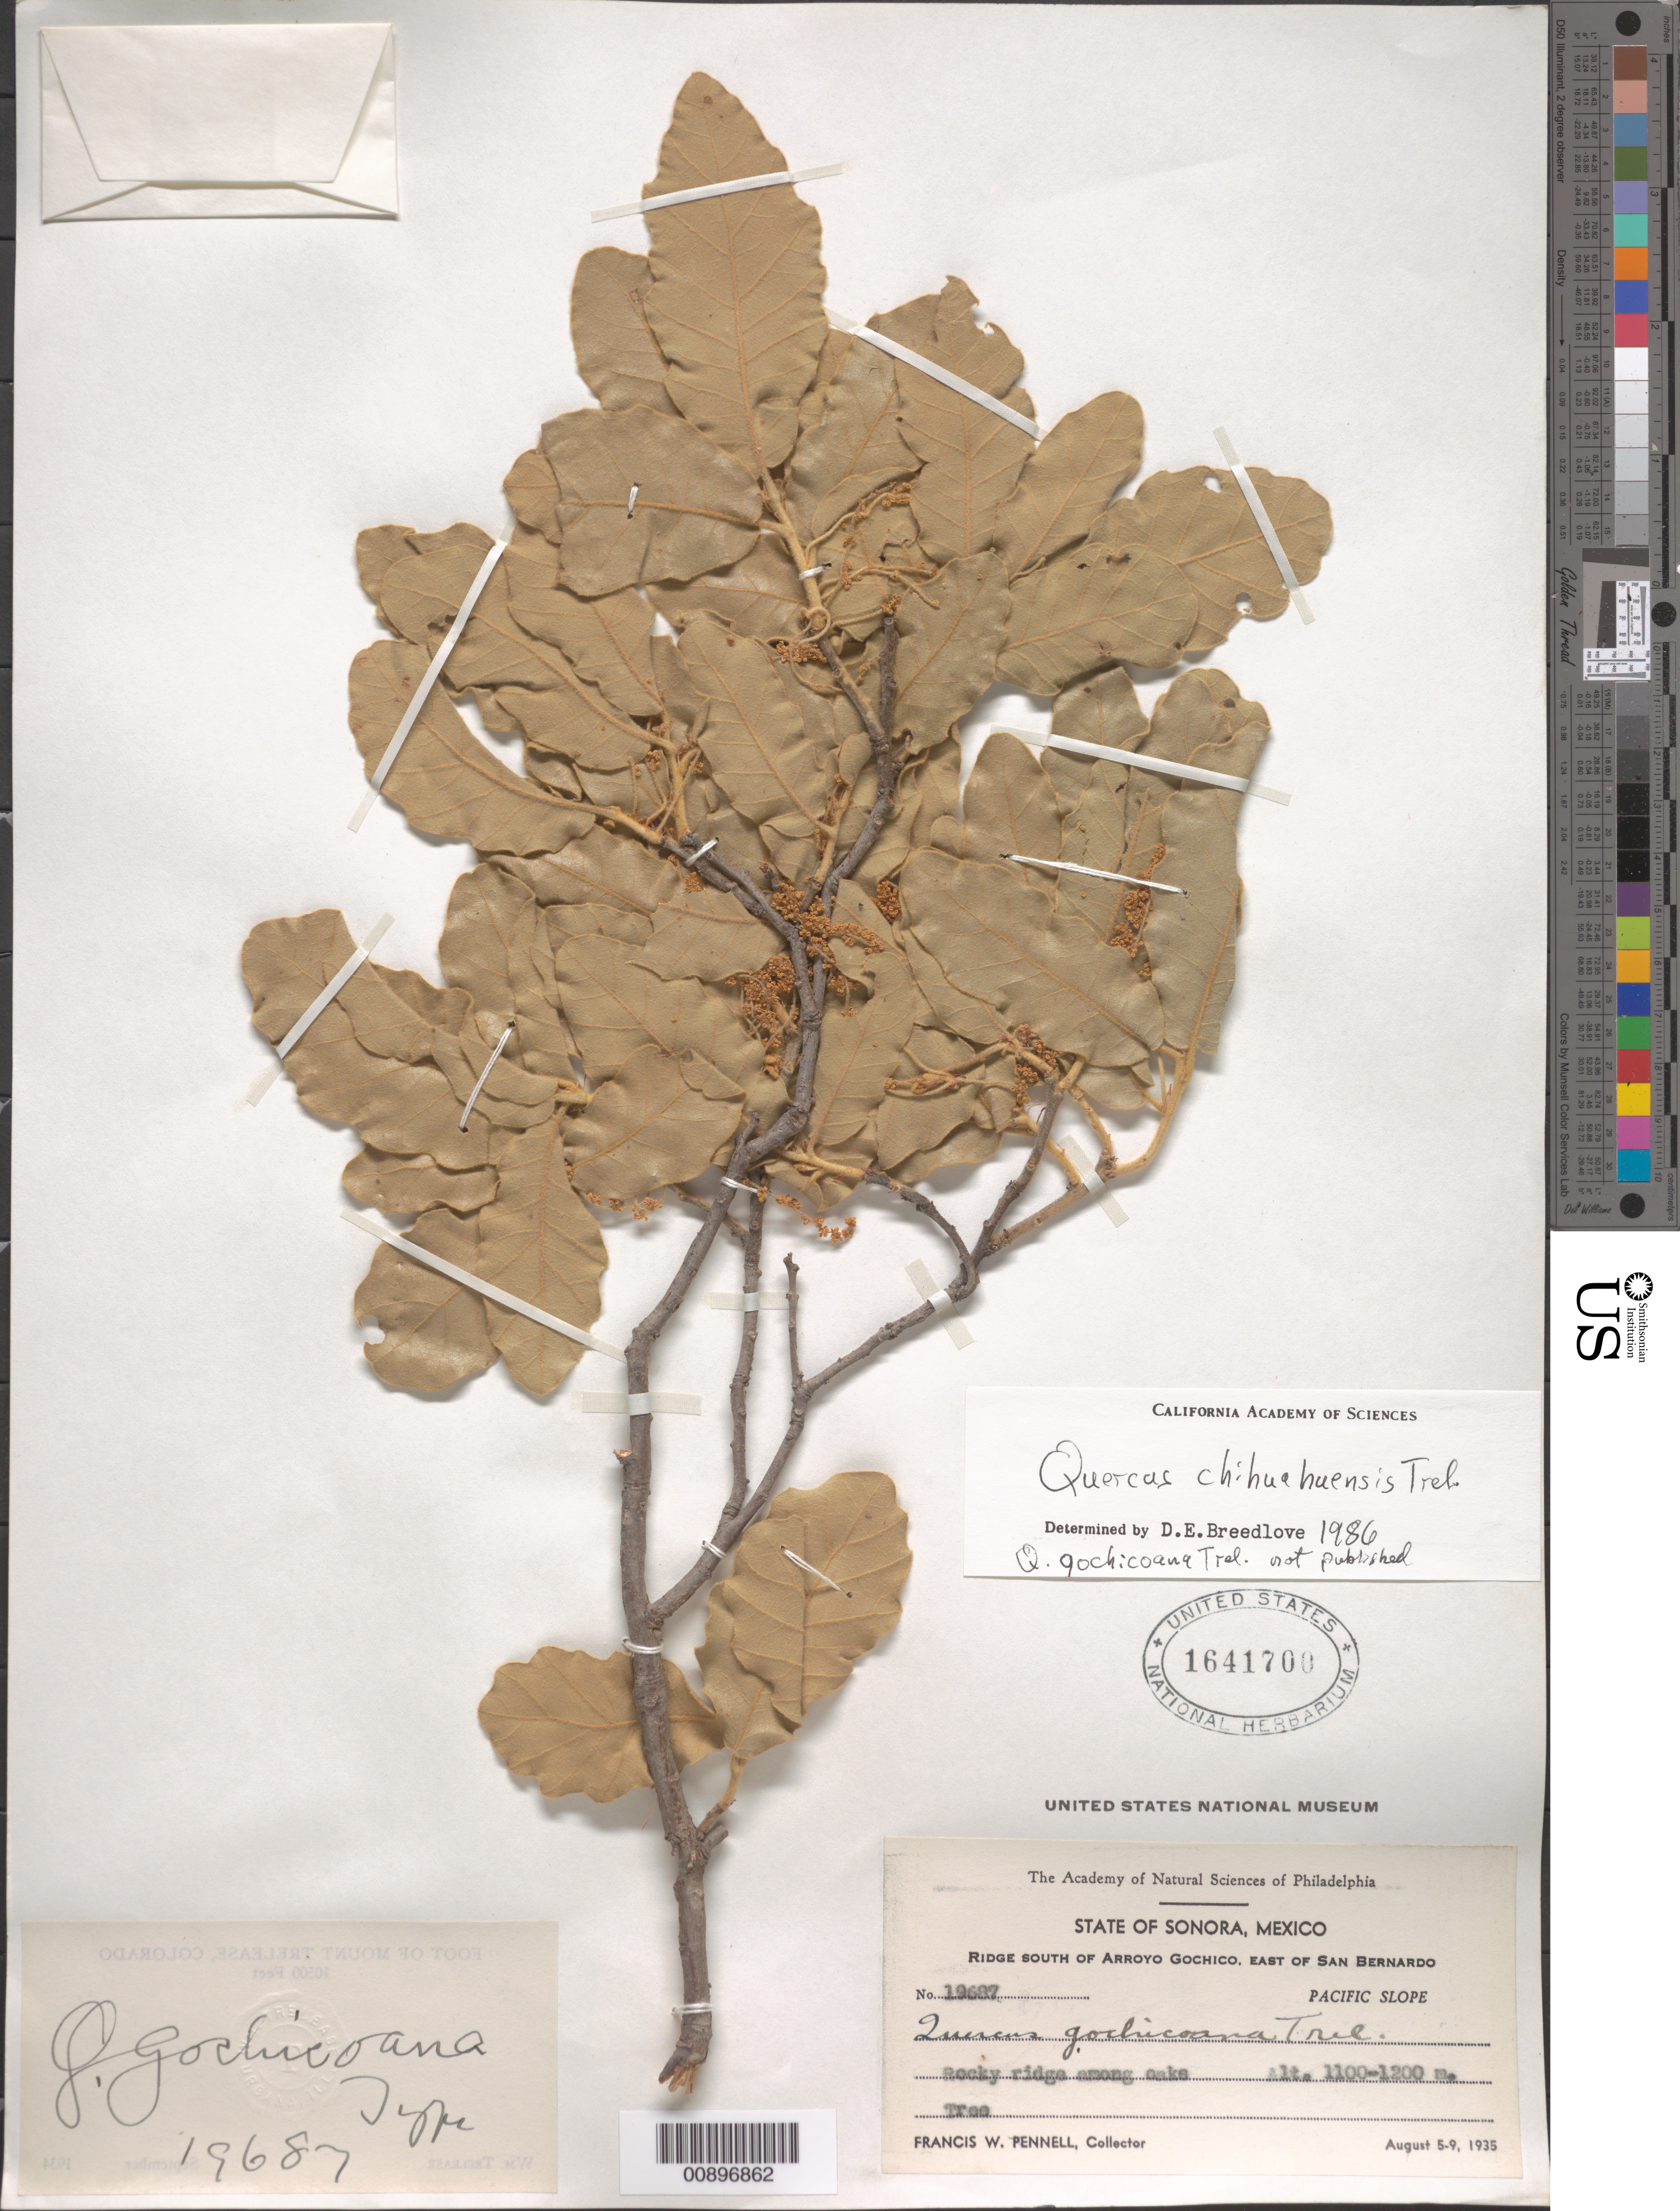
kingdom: Plantae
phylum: Tracheophyta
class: Magnoliopsida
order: Fagales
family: Fagaceae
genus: Quercus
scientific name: Quercus chihuahuensis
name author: Trel.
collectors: F. W. Pennell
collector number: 19687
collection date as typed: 05 Aug 1935 to 09 Aug 1935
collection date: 1935-08-05/1935-08-09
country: Mexico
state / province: Sonora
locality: Ridge south of Arroyo Gochico, east of San Bernardo. Pacific Slope, Sonora.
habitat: Rocky ridge among oaks.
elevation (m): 1200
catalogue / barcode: US 1641700